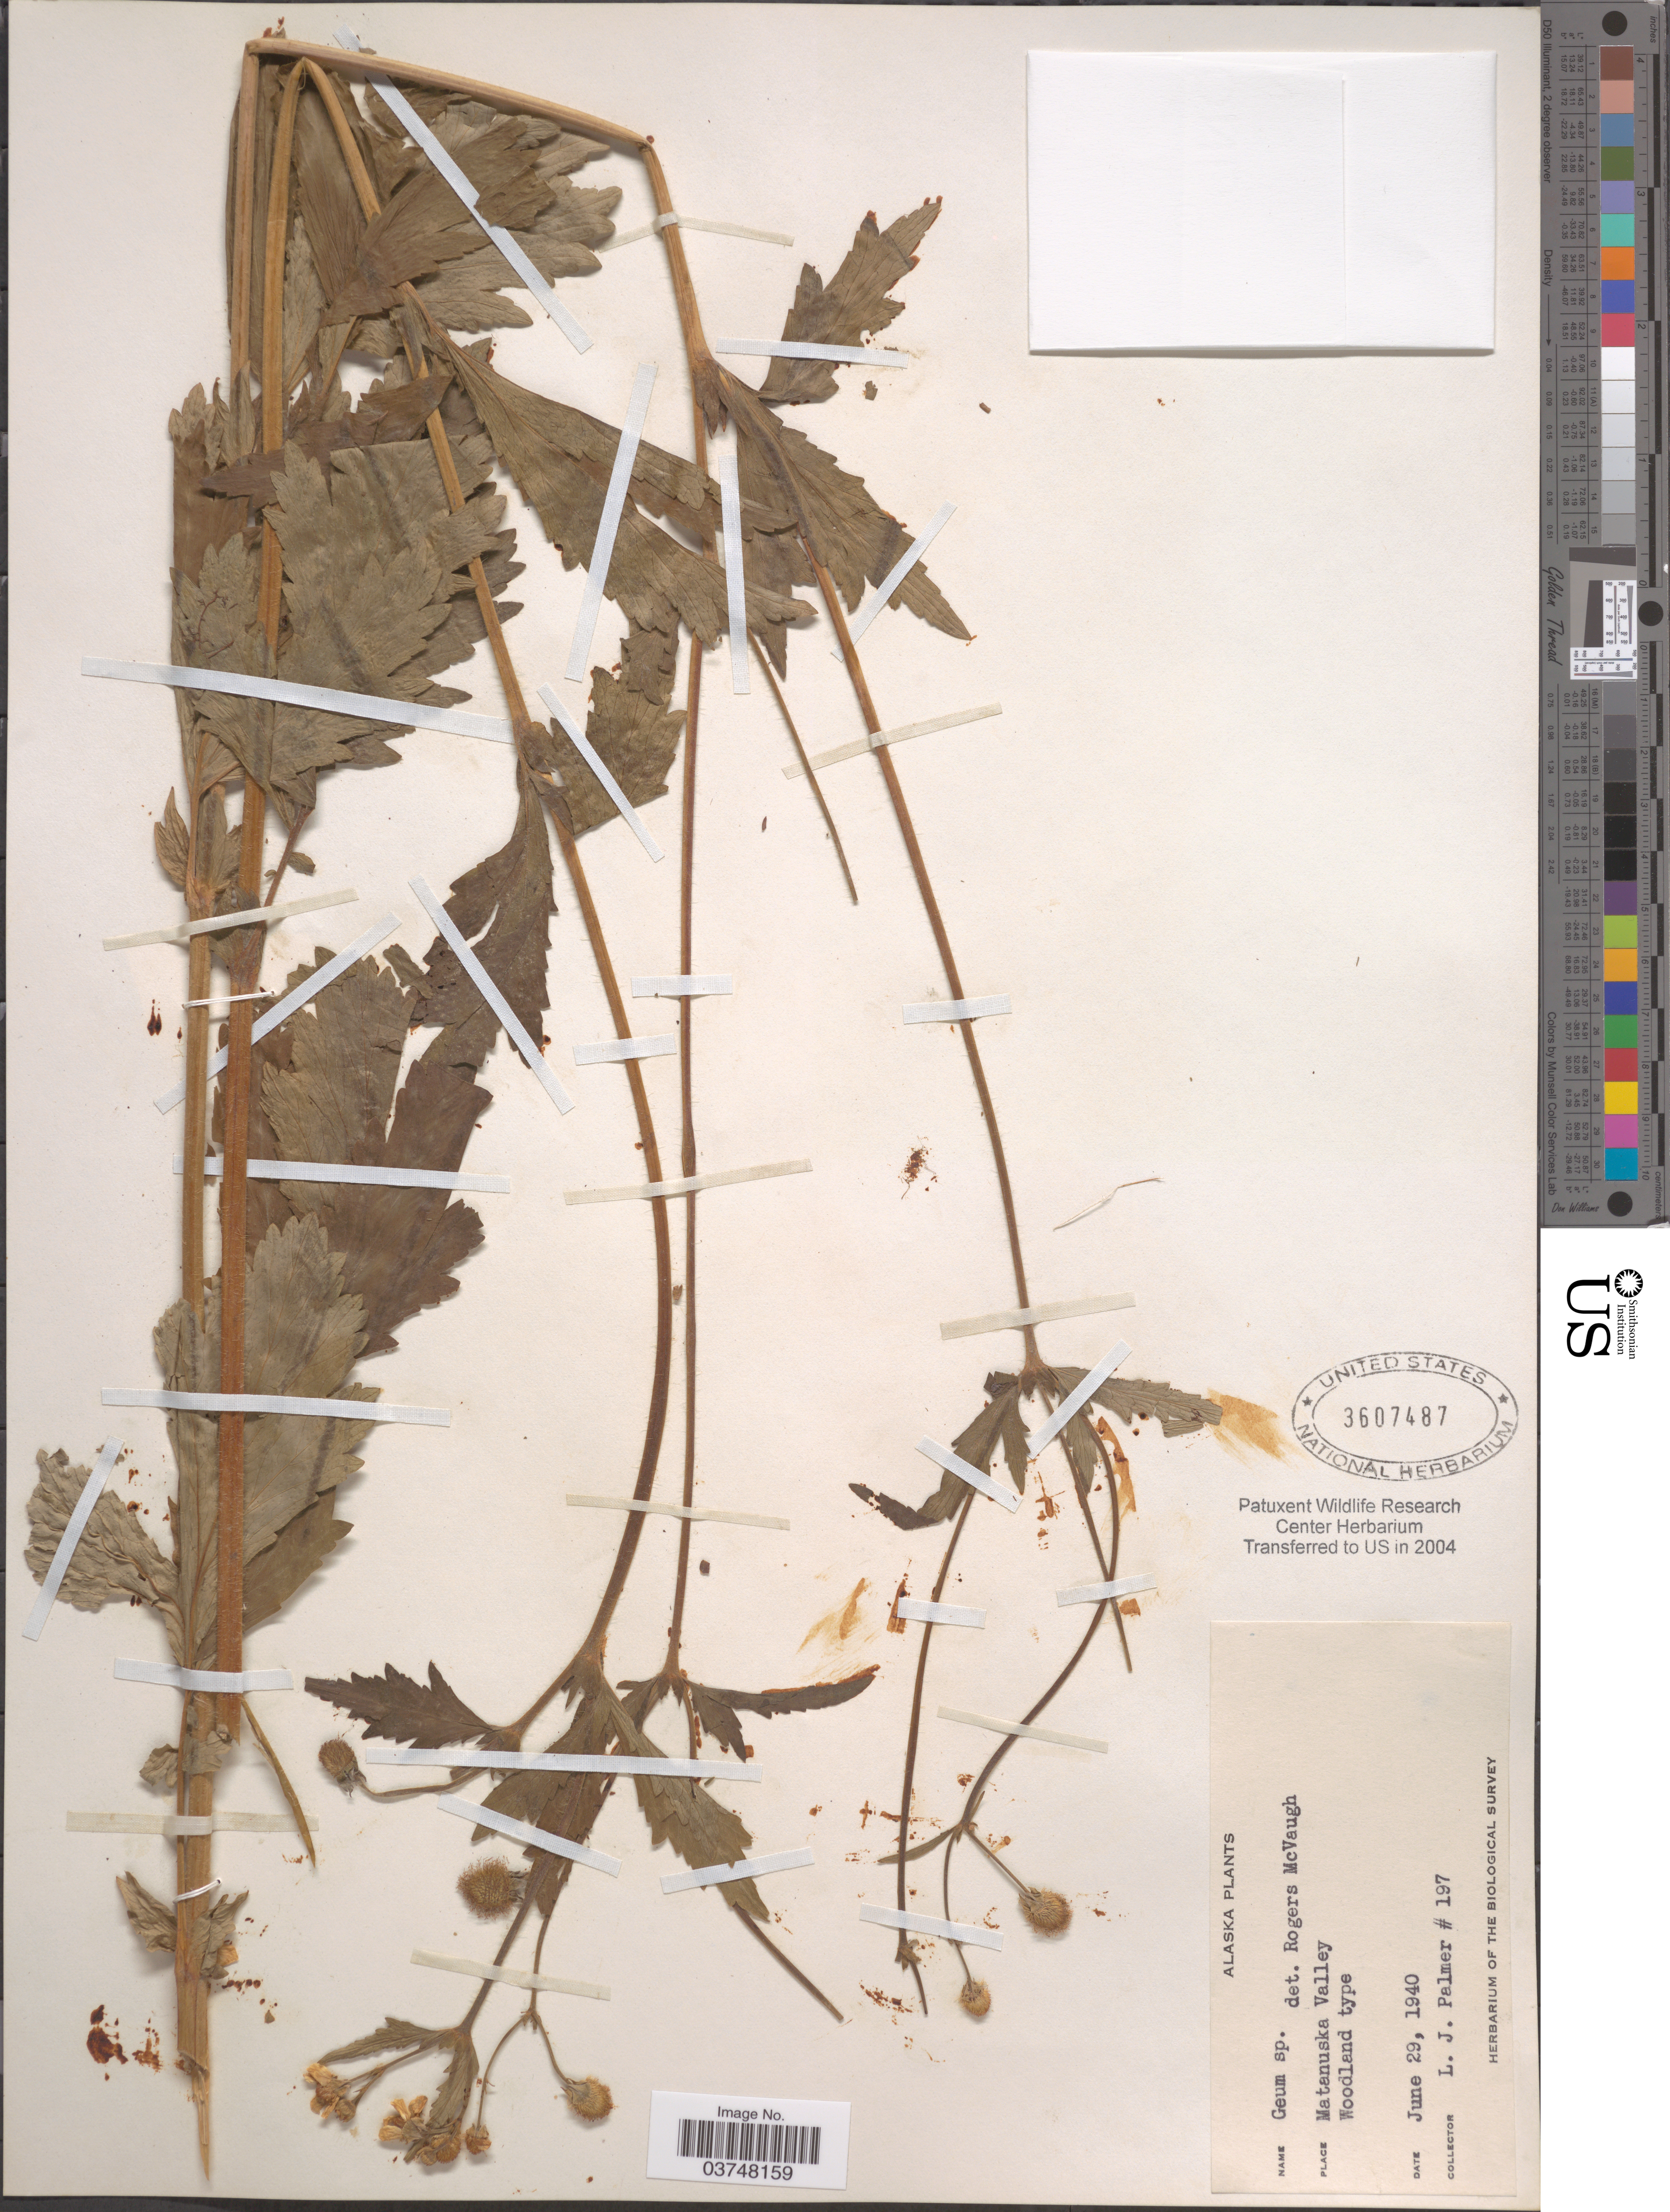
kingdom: Plantae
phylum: Tracheophyta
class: Magnoliopsida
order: Rosales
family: Rosaceae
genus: Geum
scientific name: Geum sp.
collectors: L. J. Palmer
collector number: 197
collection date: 1940-06-29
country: United States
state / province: Alaska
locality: Matanuska Valley.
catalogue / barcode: US 3607487